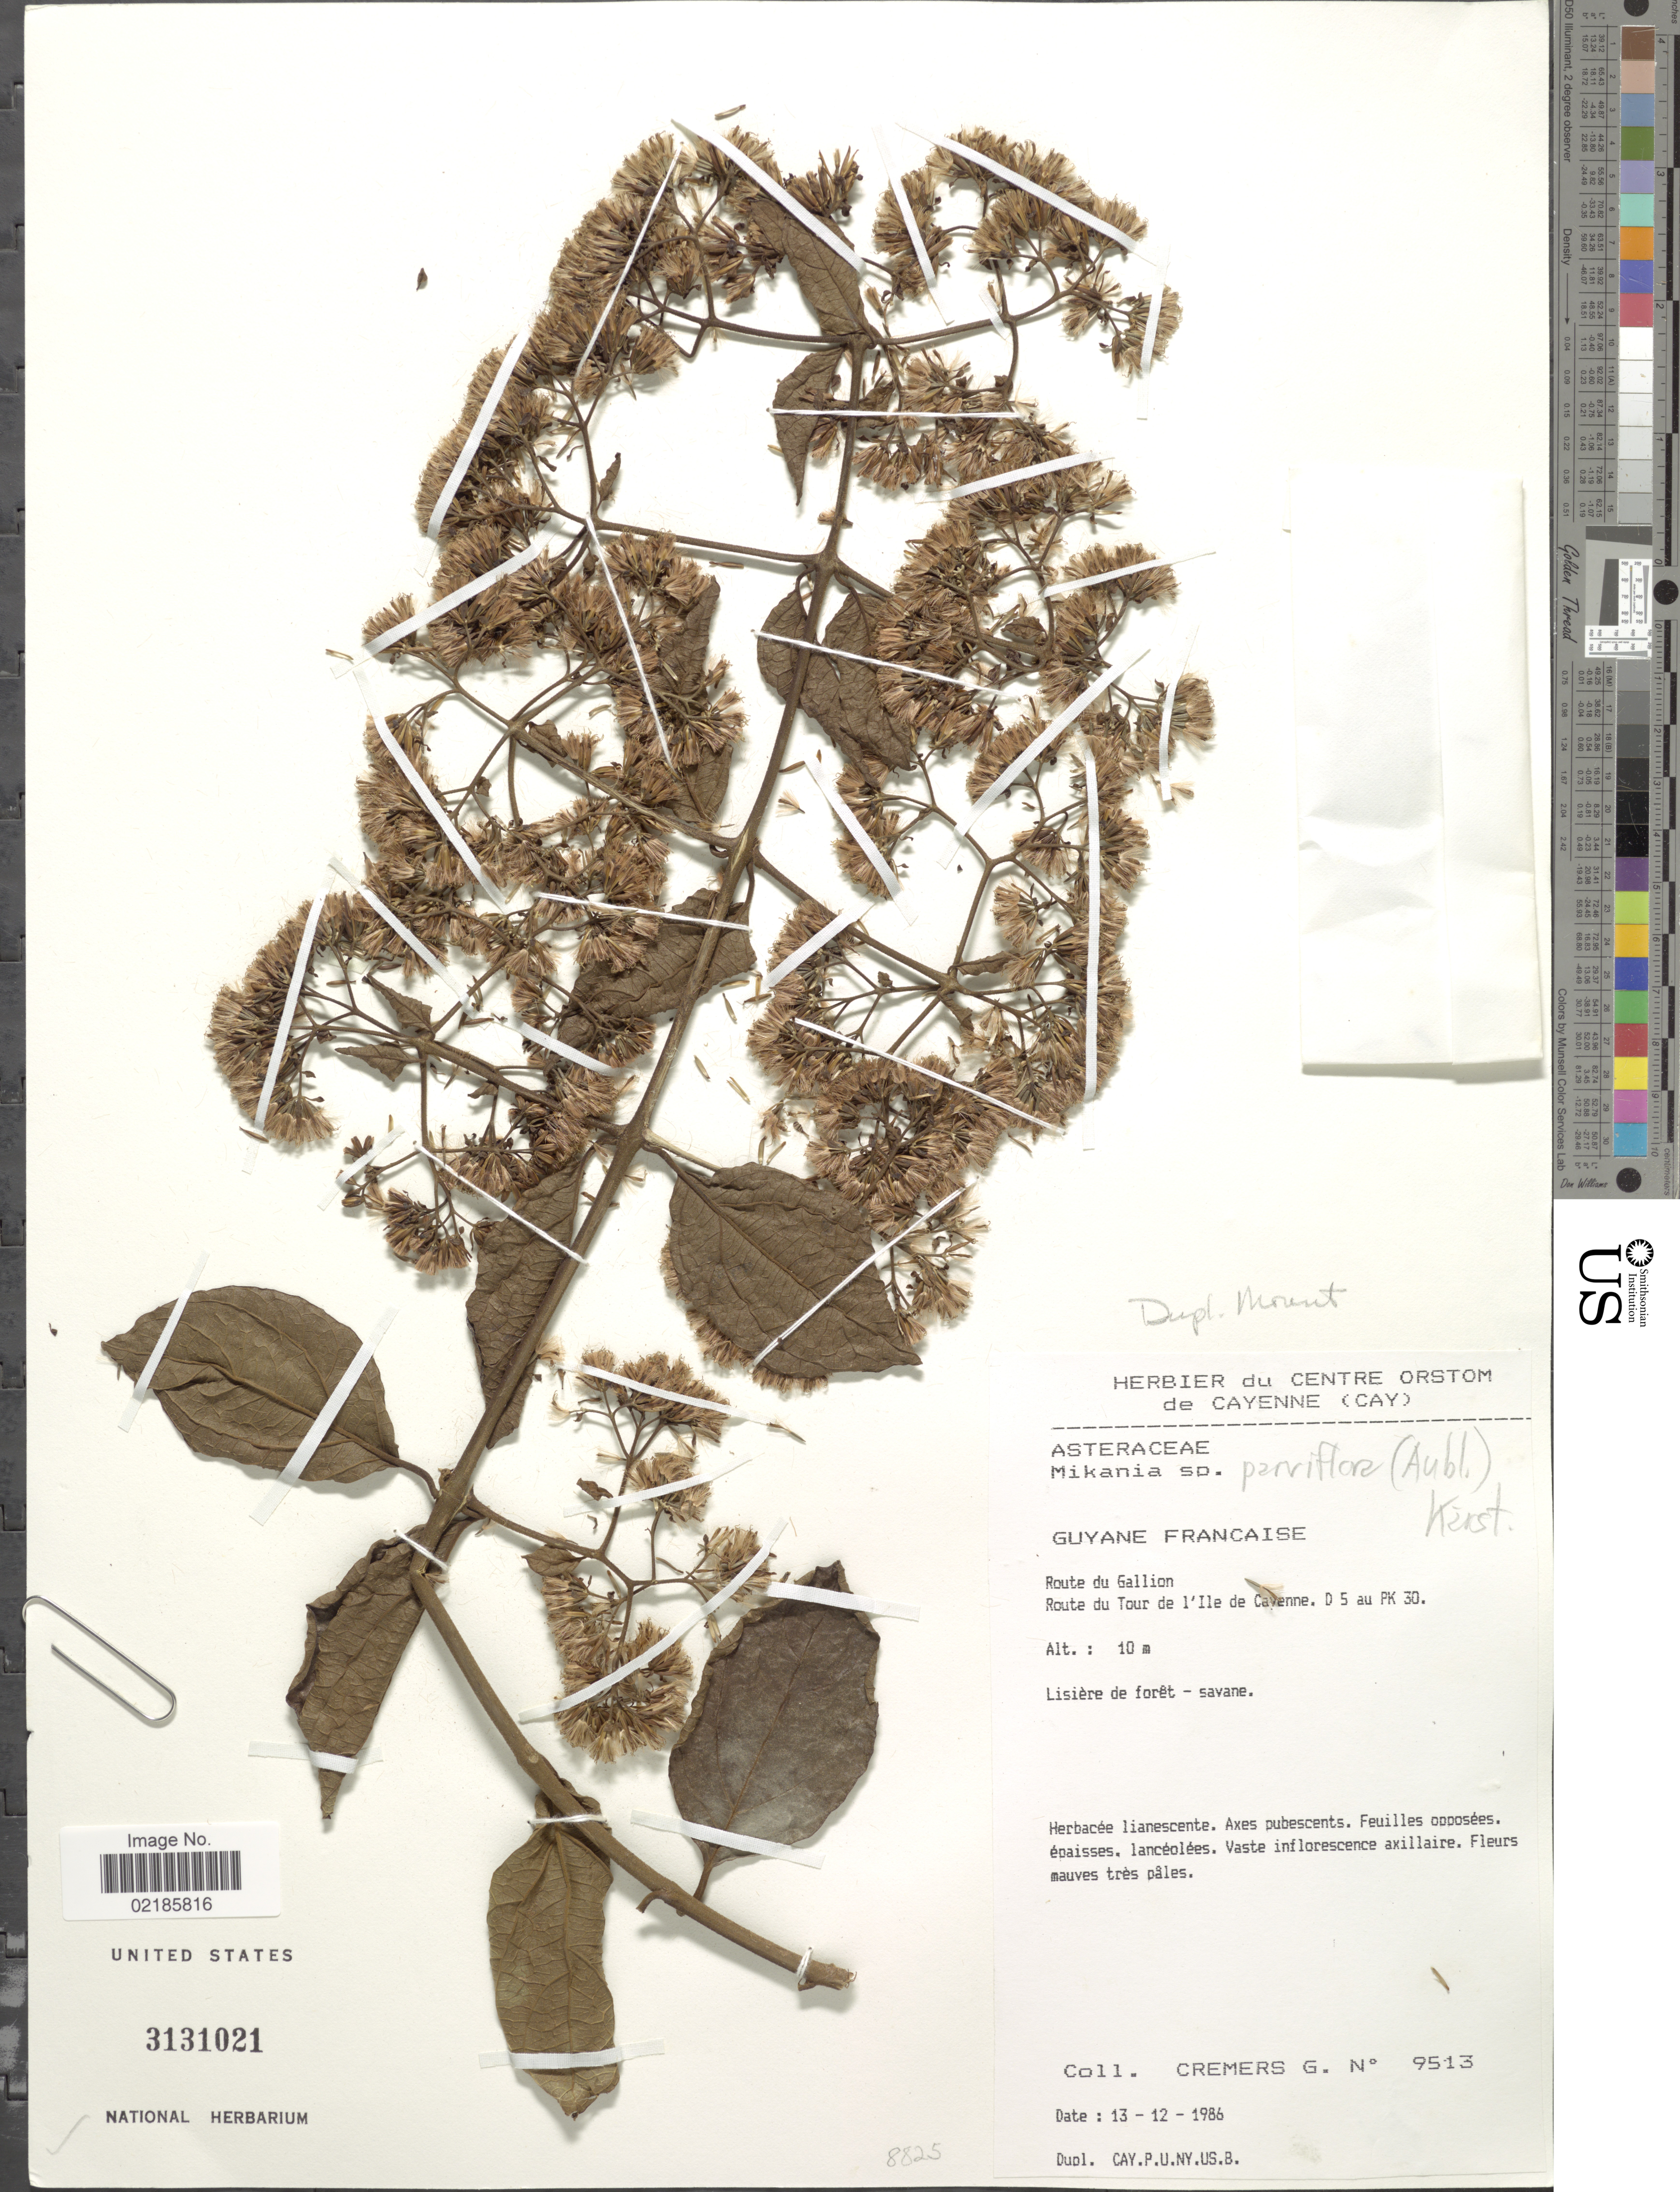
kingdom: Plantae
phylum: Tracheophyta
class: Magnoliopsida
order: Asterales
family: Asteraceae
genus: Mikania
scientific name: Mikania parviflora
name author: (Aubl.) H. Karst.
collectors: G. Cremers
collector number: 9513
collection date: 1986-12-13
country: French Guiana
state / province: Cayenne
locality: Route du Gallion. Route du Tour de I'Ile de Cayenne, D 5 au PK 30.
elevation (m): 10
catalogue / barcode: US 3131021